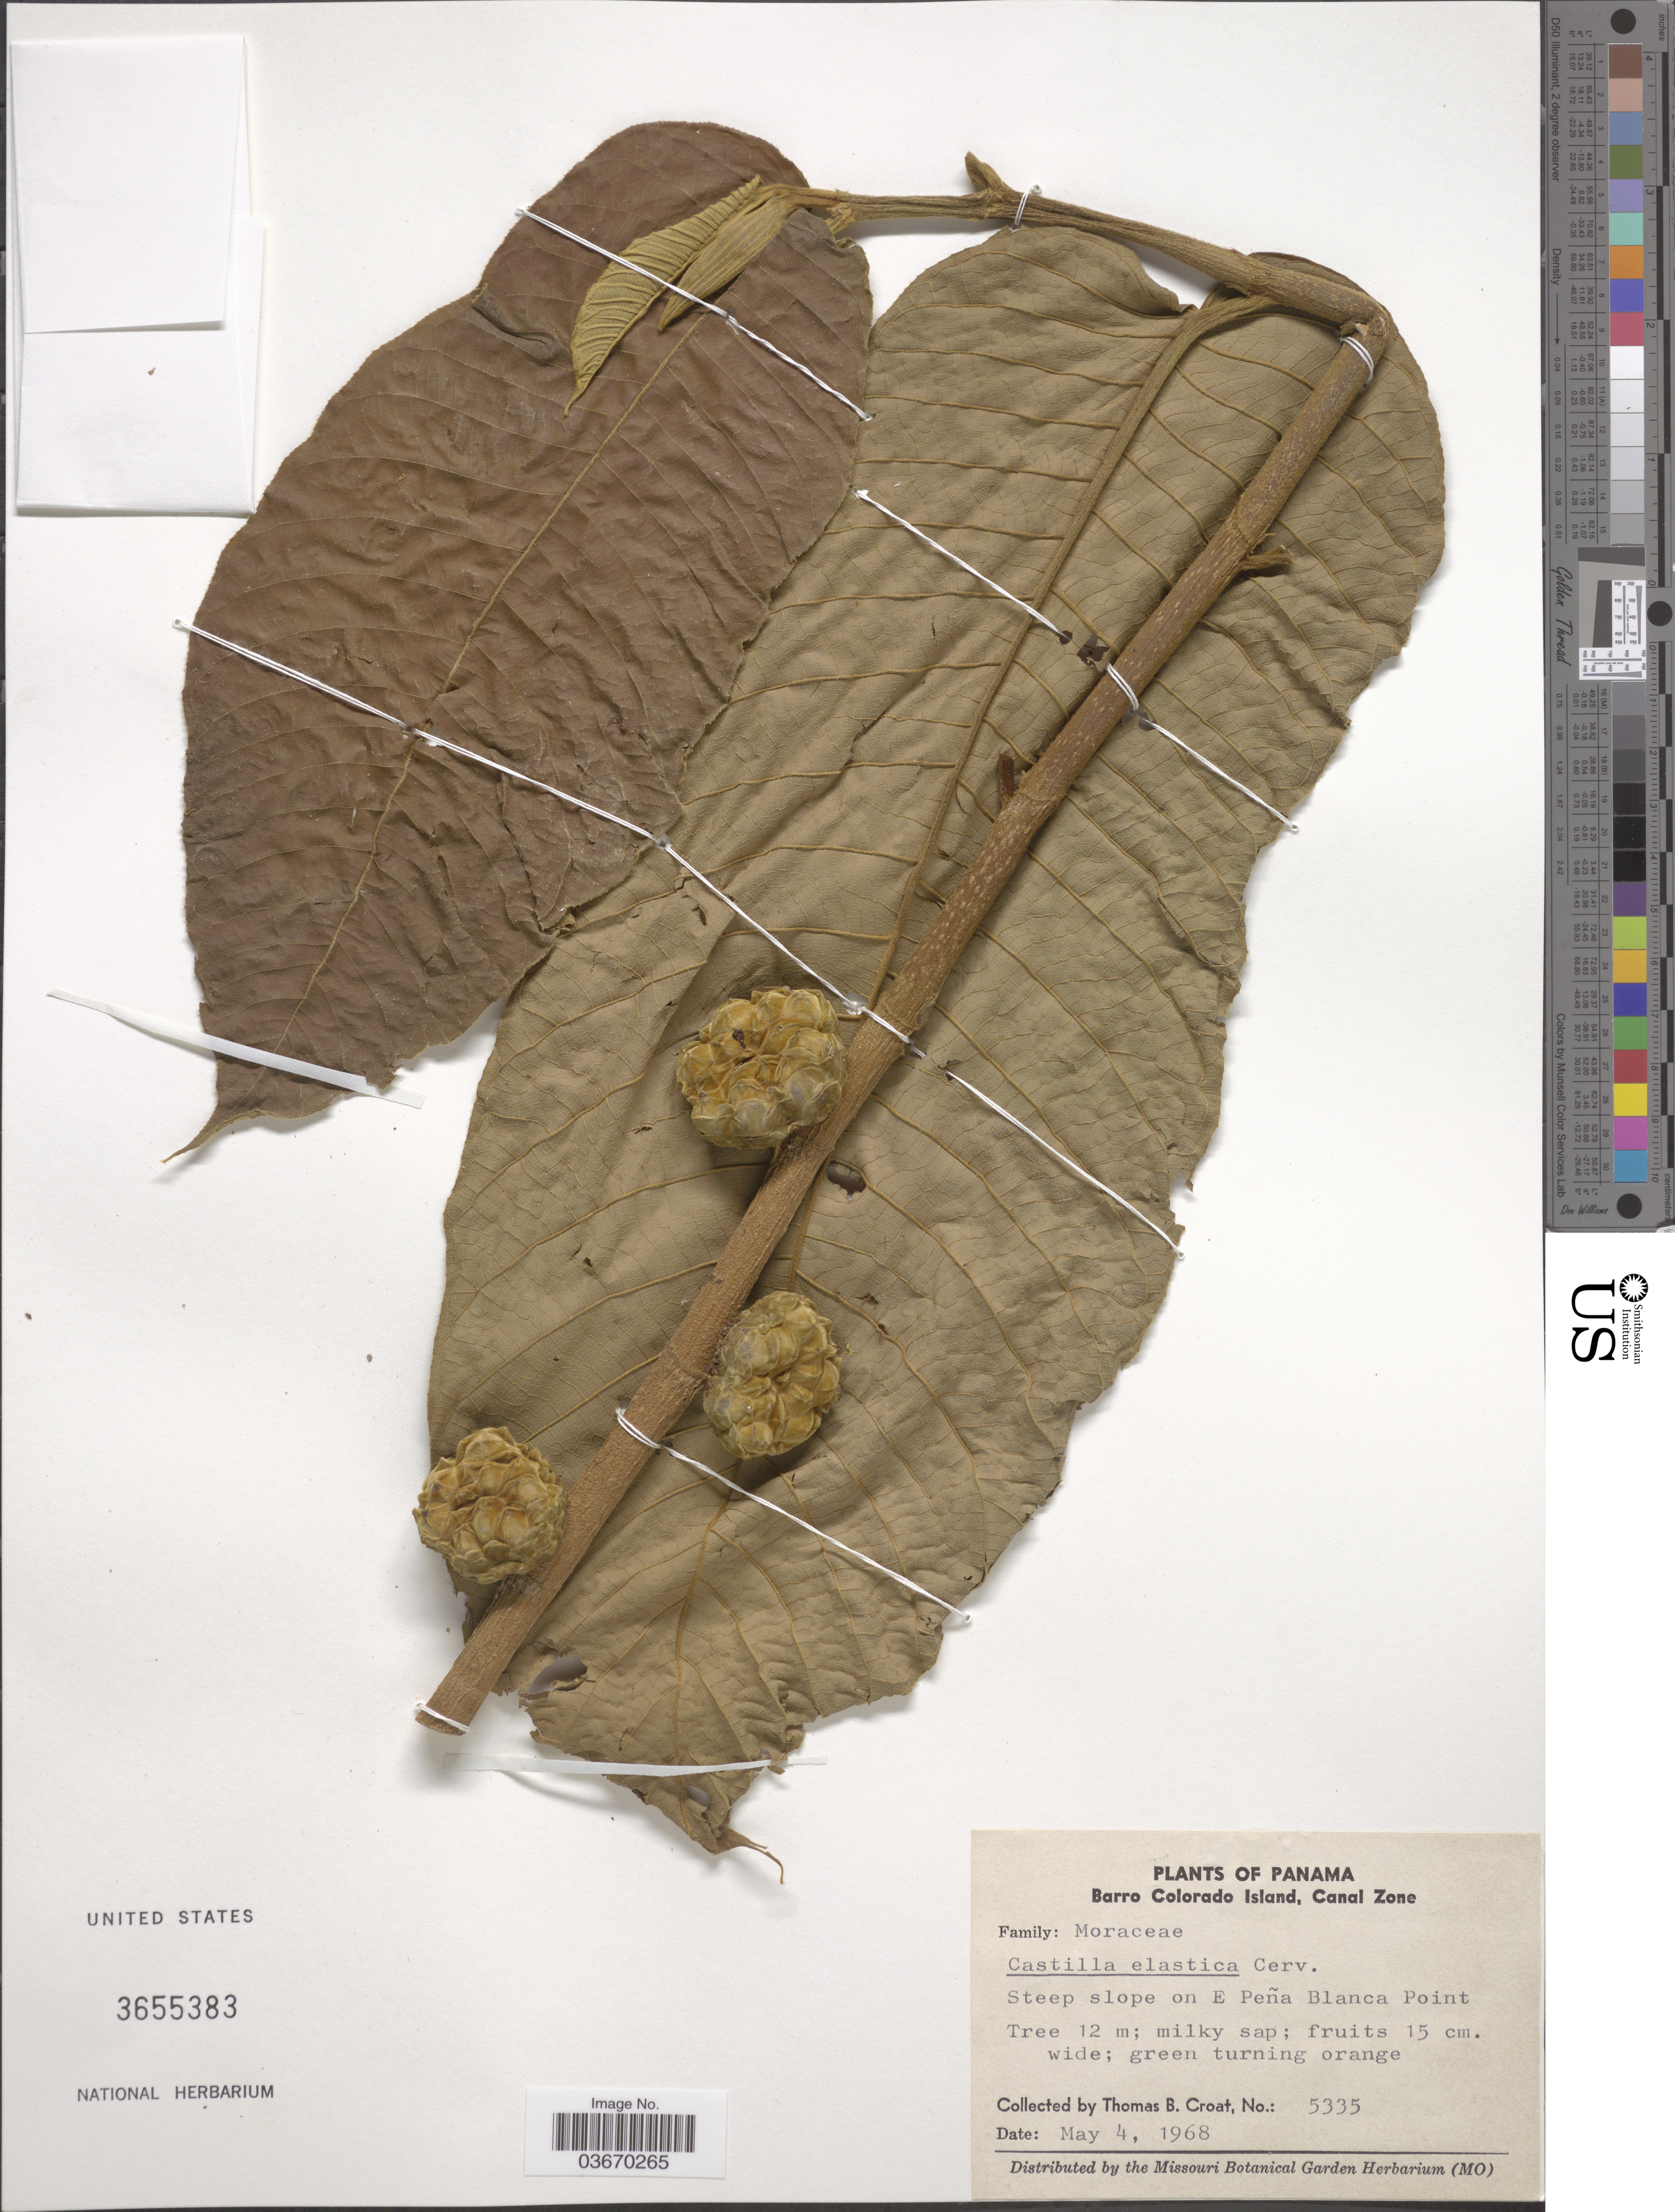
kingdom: Plantae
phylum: Tracheophyta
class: Magnoliopsida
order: Rosales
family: Moraceae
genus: Castilla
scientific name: Castilla elastica subsp. elastica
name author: Sessé ex Cerv.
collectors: T. B. Croat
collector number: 5335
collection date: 1968-05-04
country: Panama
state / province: Panamá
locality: Barro Colorado Island, Canal Zone. Steep slope on E Peña Blanca Point.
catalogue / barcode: US 3655383